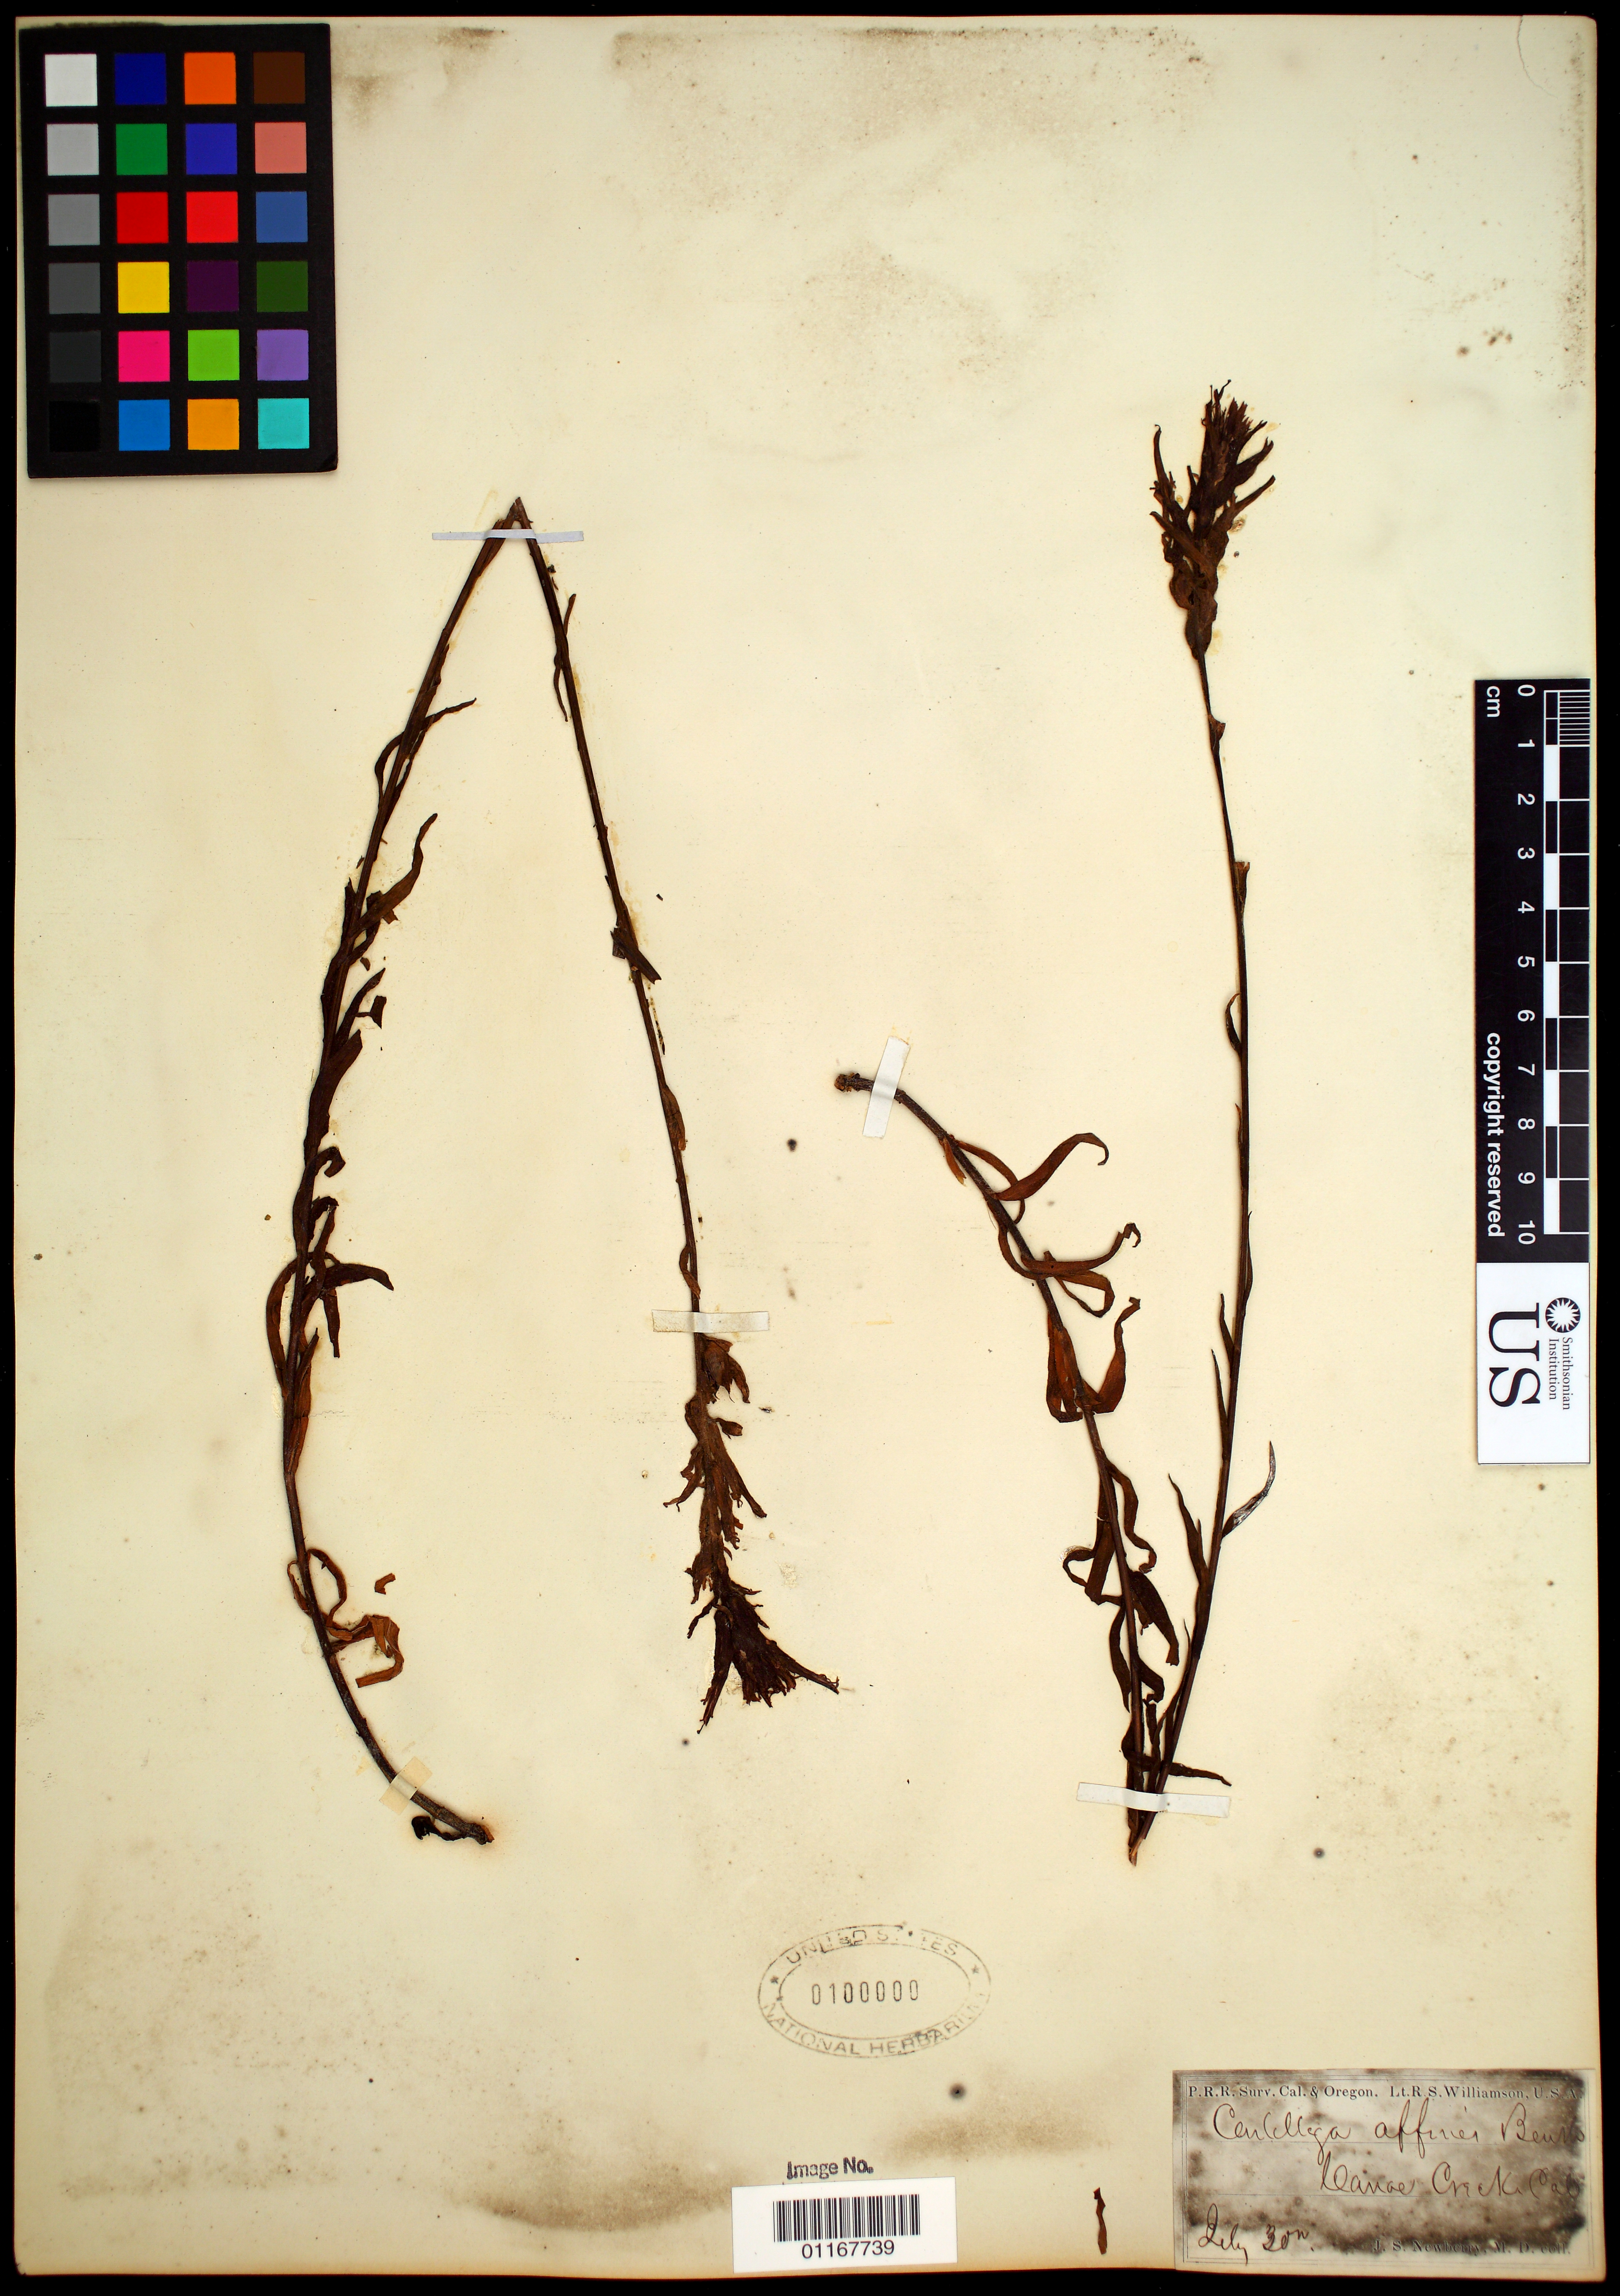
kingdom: Plantae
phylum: Tracheophyta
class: Magnoliopsida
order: Lamiales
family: Orobanchaceae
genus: Castilleja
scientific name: Castilleja affinis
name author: Hook. & Arn.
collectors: J. S. Newberry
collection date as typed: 30 jul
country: United States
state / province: California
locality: [Danae] Creek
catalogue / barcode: US 100000